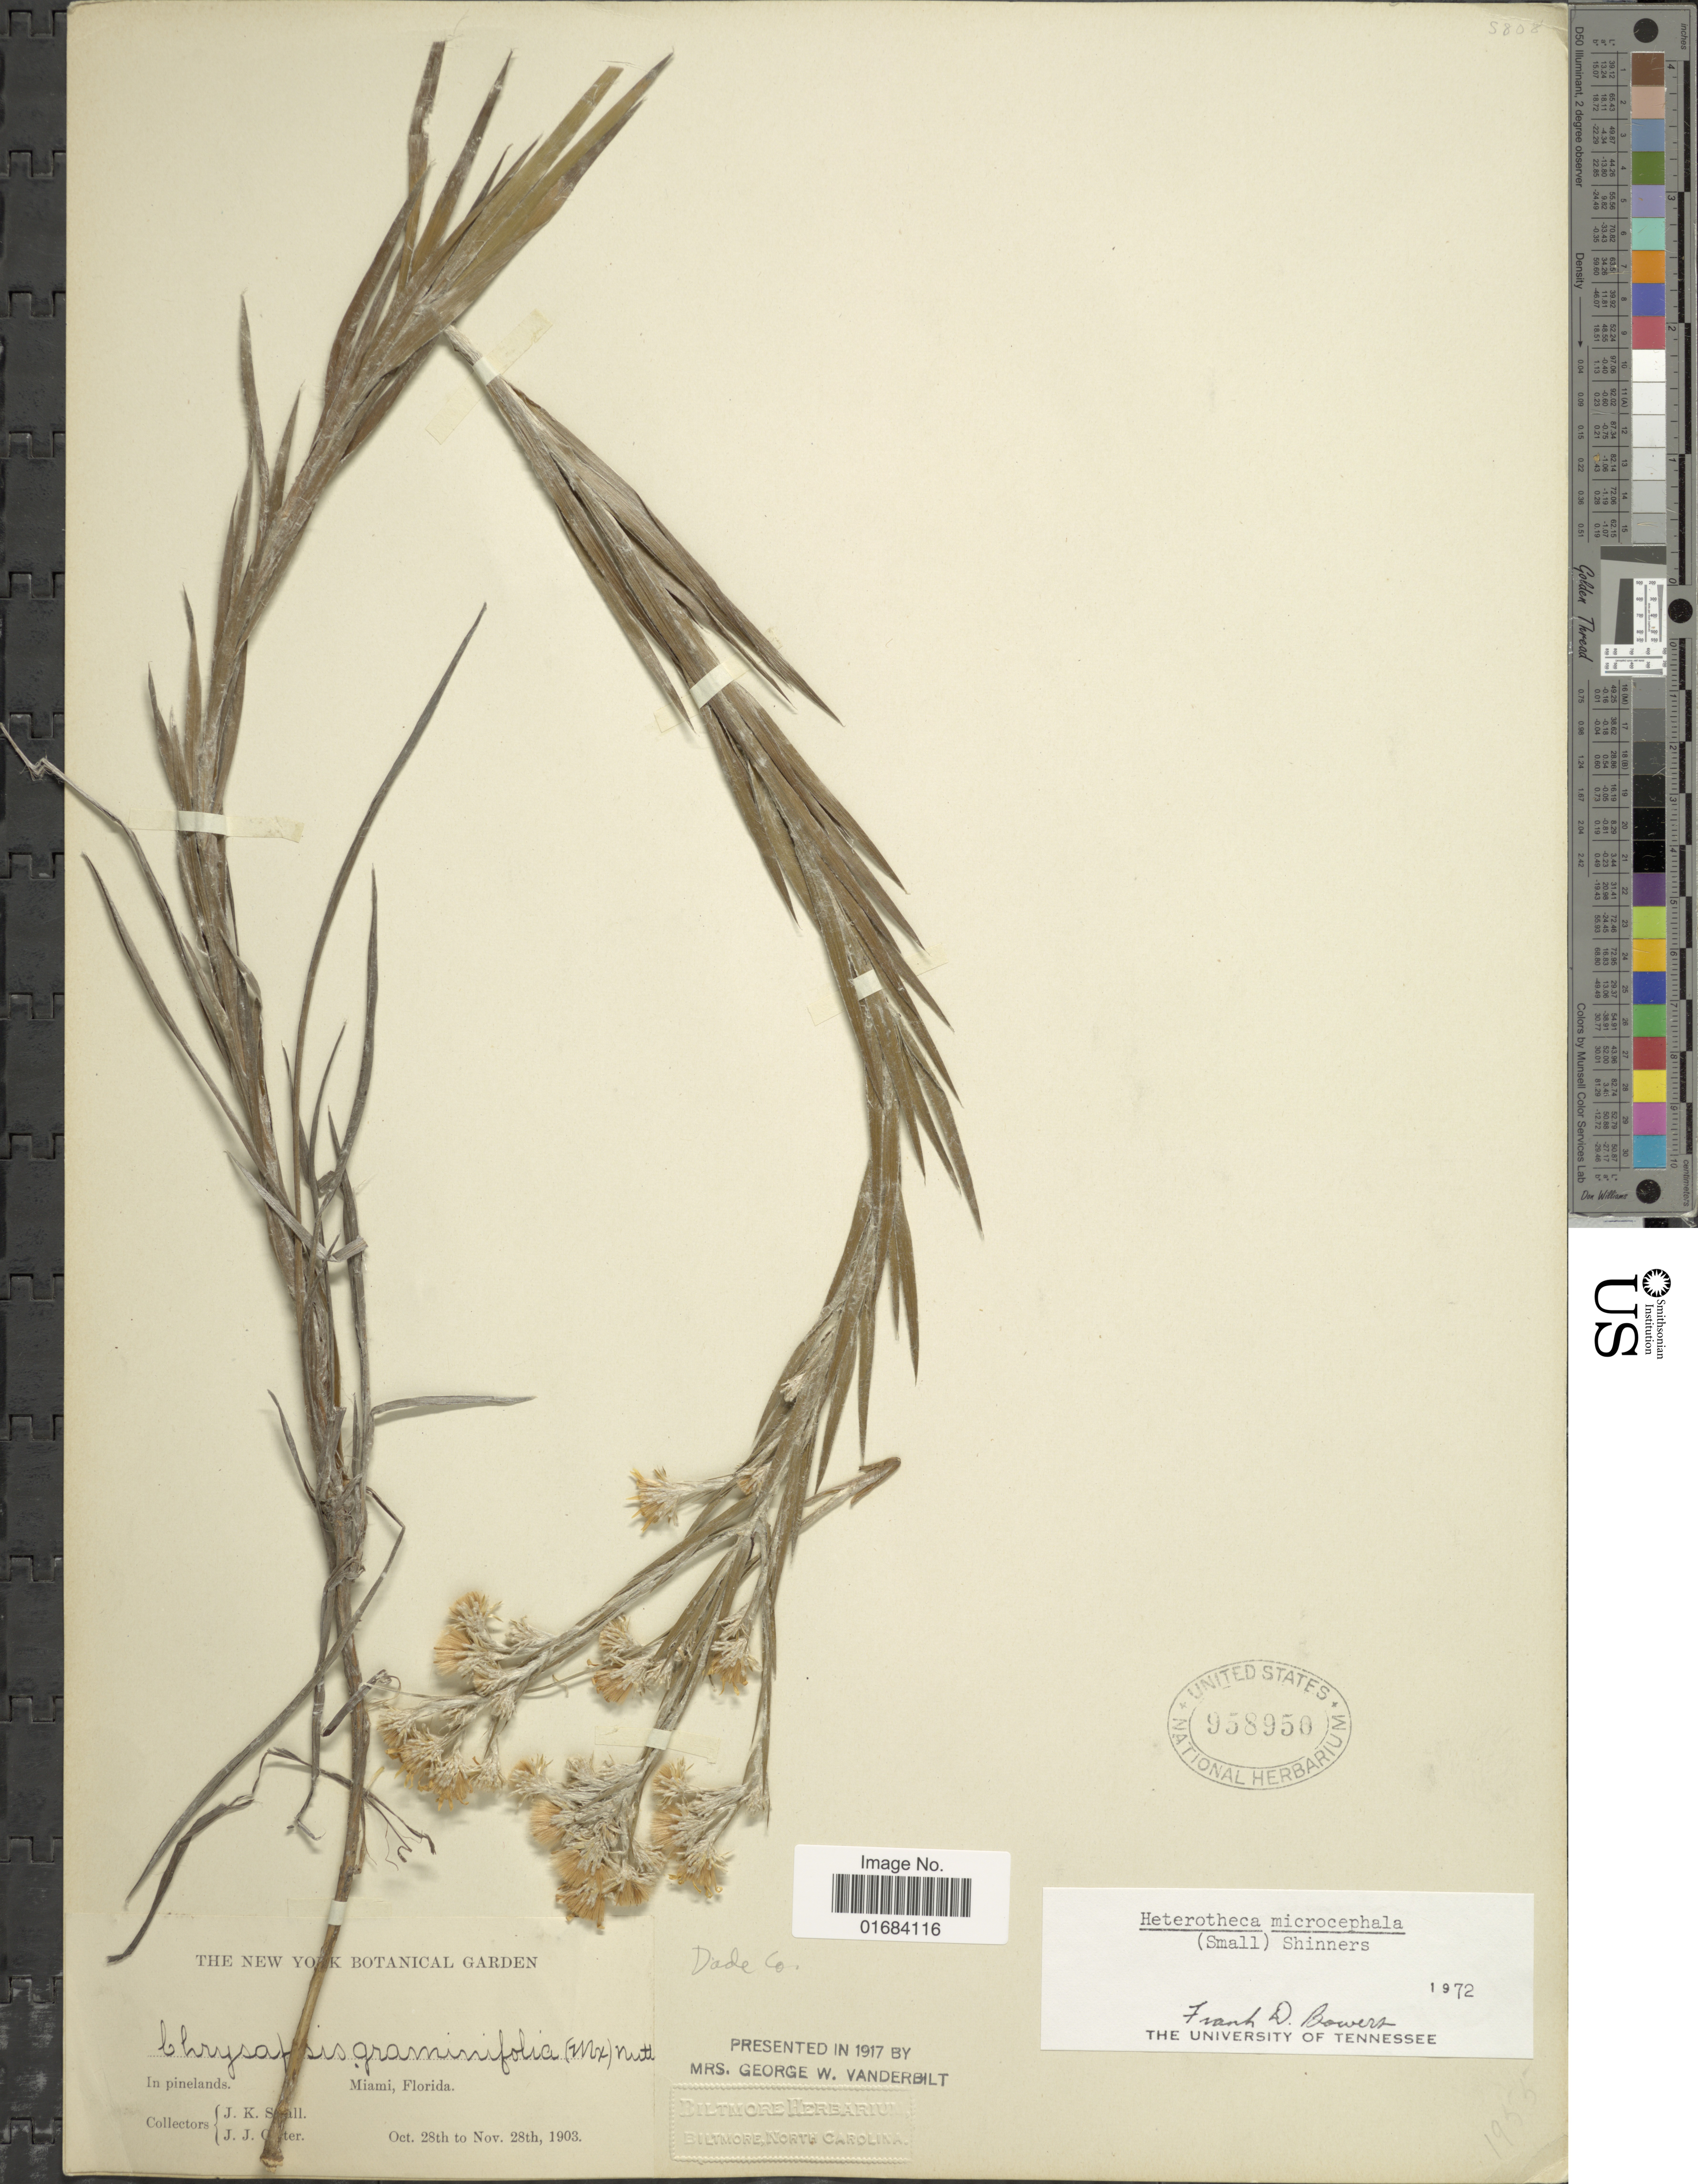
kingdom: Plantae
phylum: Tracheophyta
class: Magnoliopsida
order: Asterales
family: Asteraceae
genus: Pityopsis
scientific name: Pityopsis microcephala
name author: Small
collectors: J. K. Small & J. Carter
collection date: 1903-10-28/1903-11-28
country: United States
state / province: Florida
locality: In pinelands, Miami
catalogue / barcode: US 958950